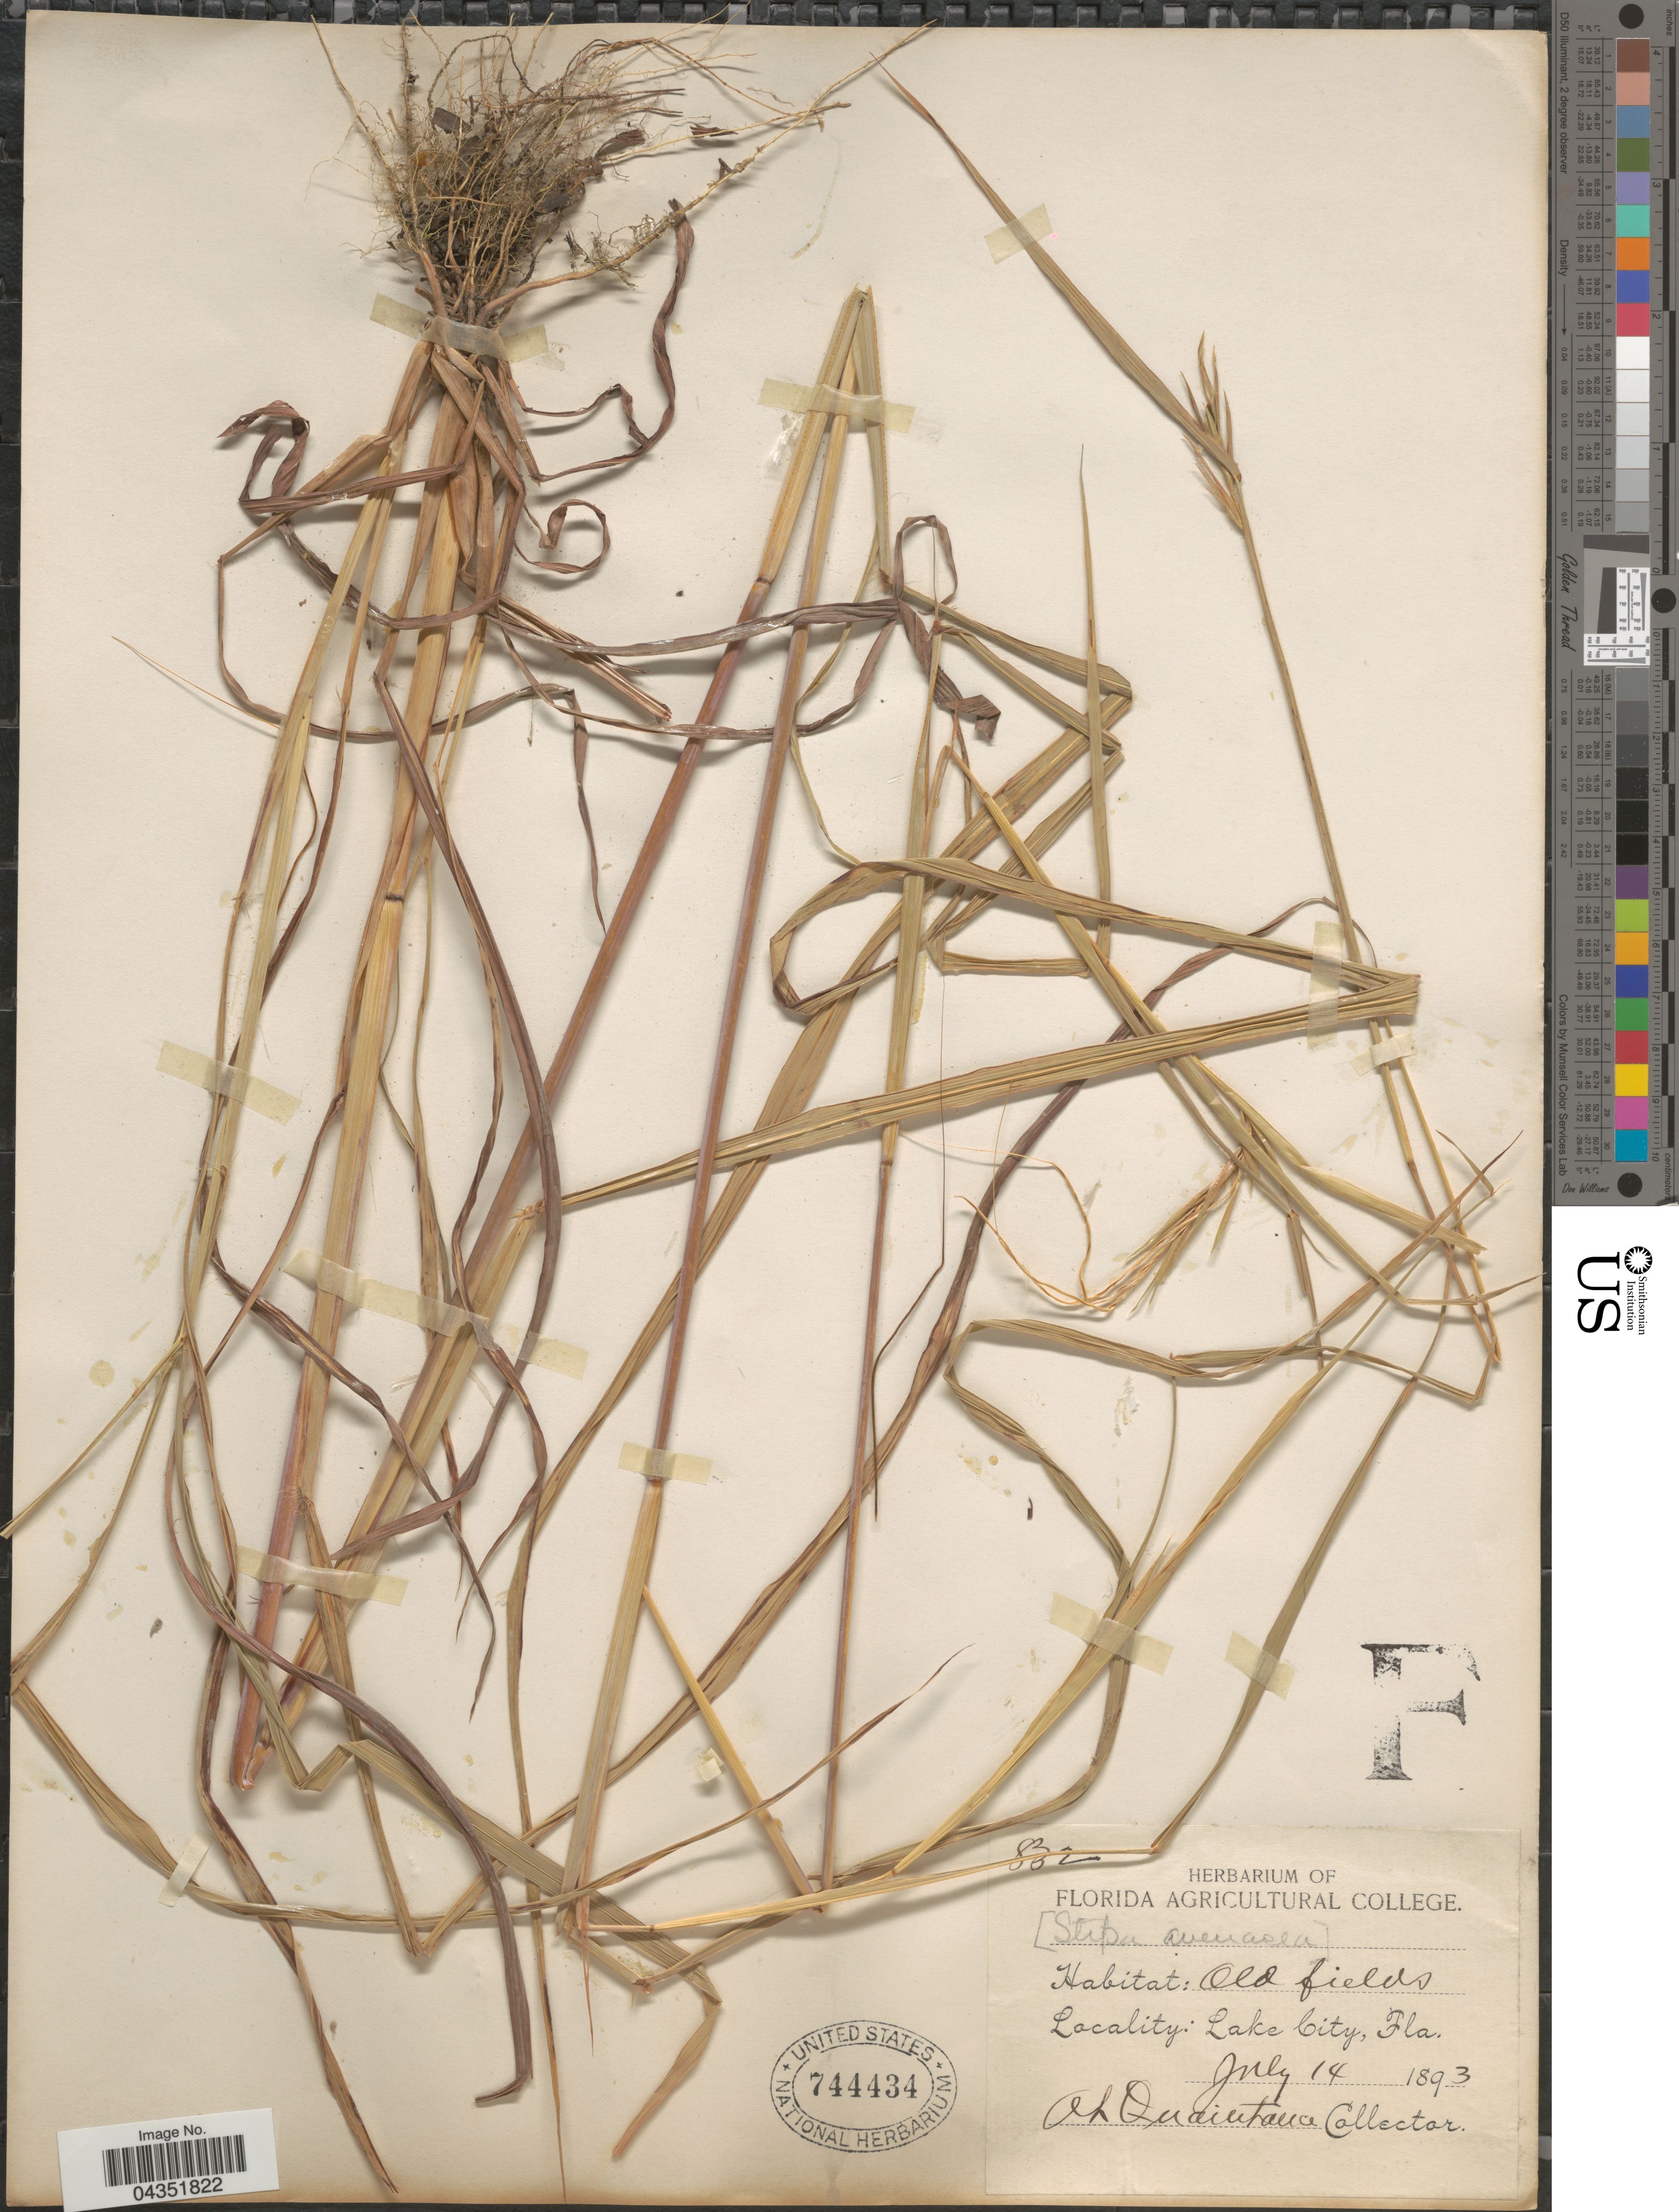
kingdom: Plantae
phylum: Tracheophyta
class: Liliopsida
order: Poales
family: Poaceae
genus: Heteropogon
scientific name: Heteropogon melanocarpus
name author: (Elliott) Benth.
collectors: A. Quaintance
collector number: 832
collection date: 1893-07-14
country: United States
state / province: Florida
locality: Old fields. Lake City.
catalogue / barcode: US 744434